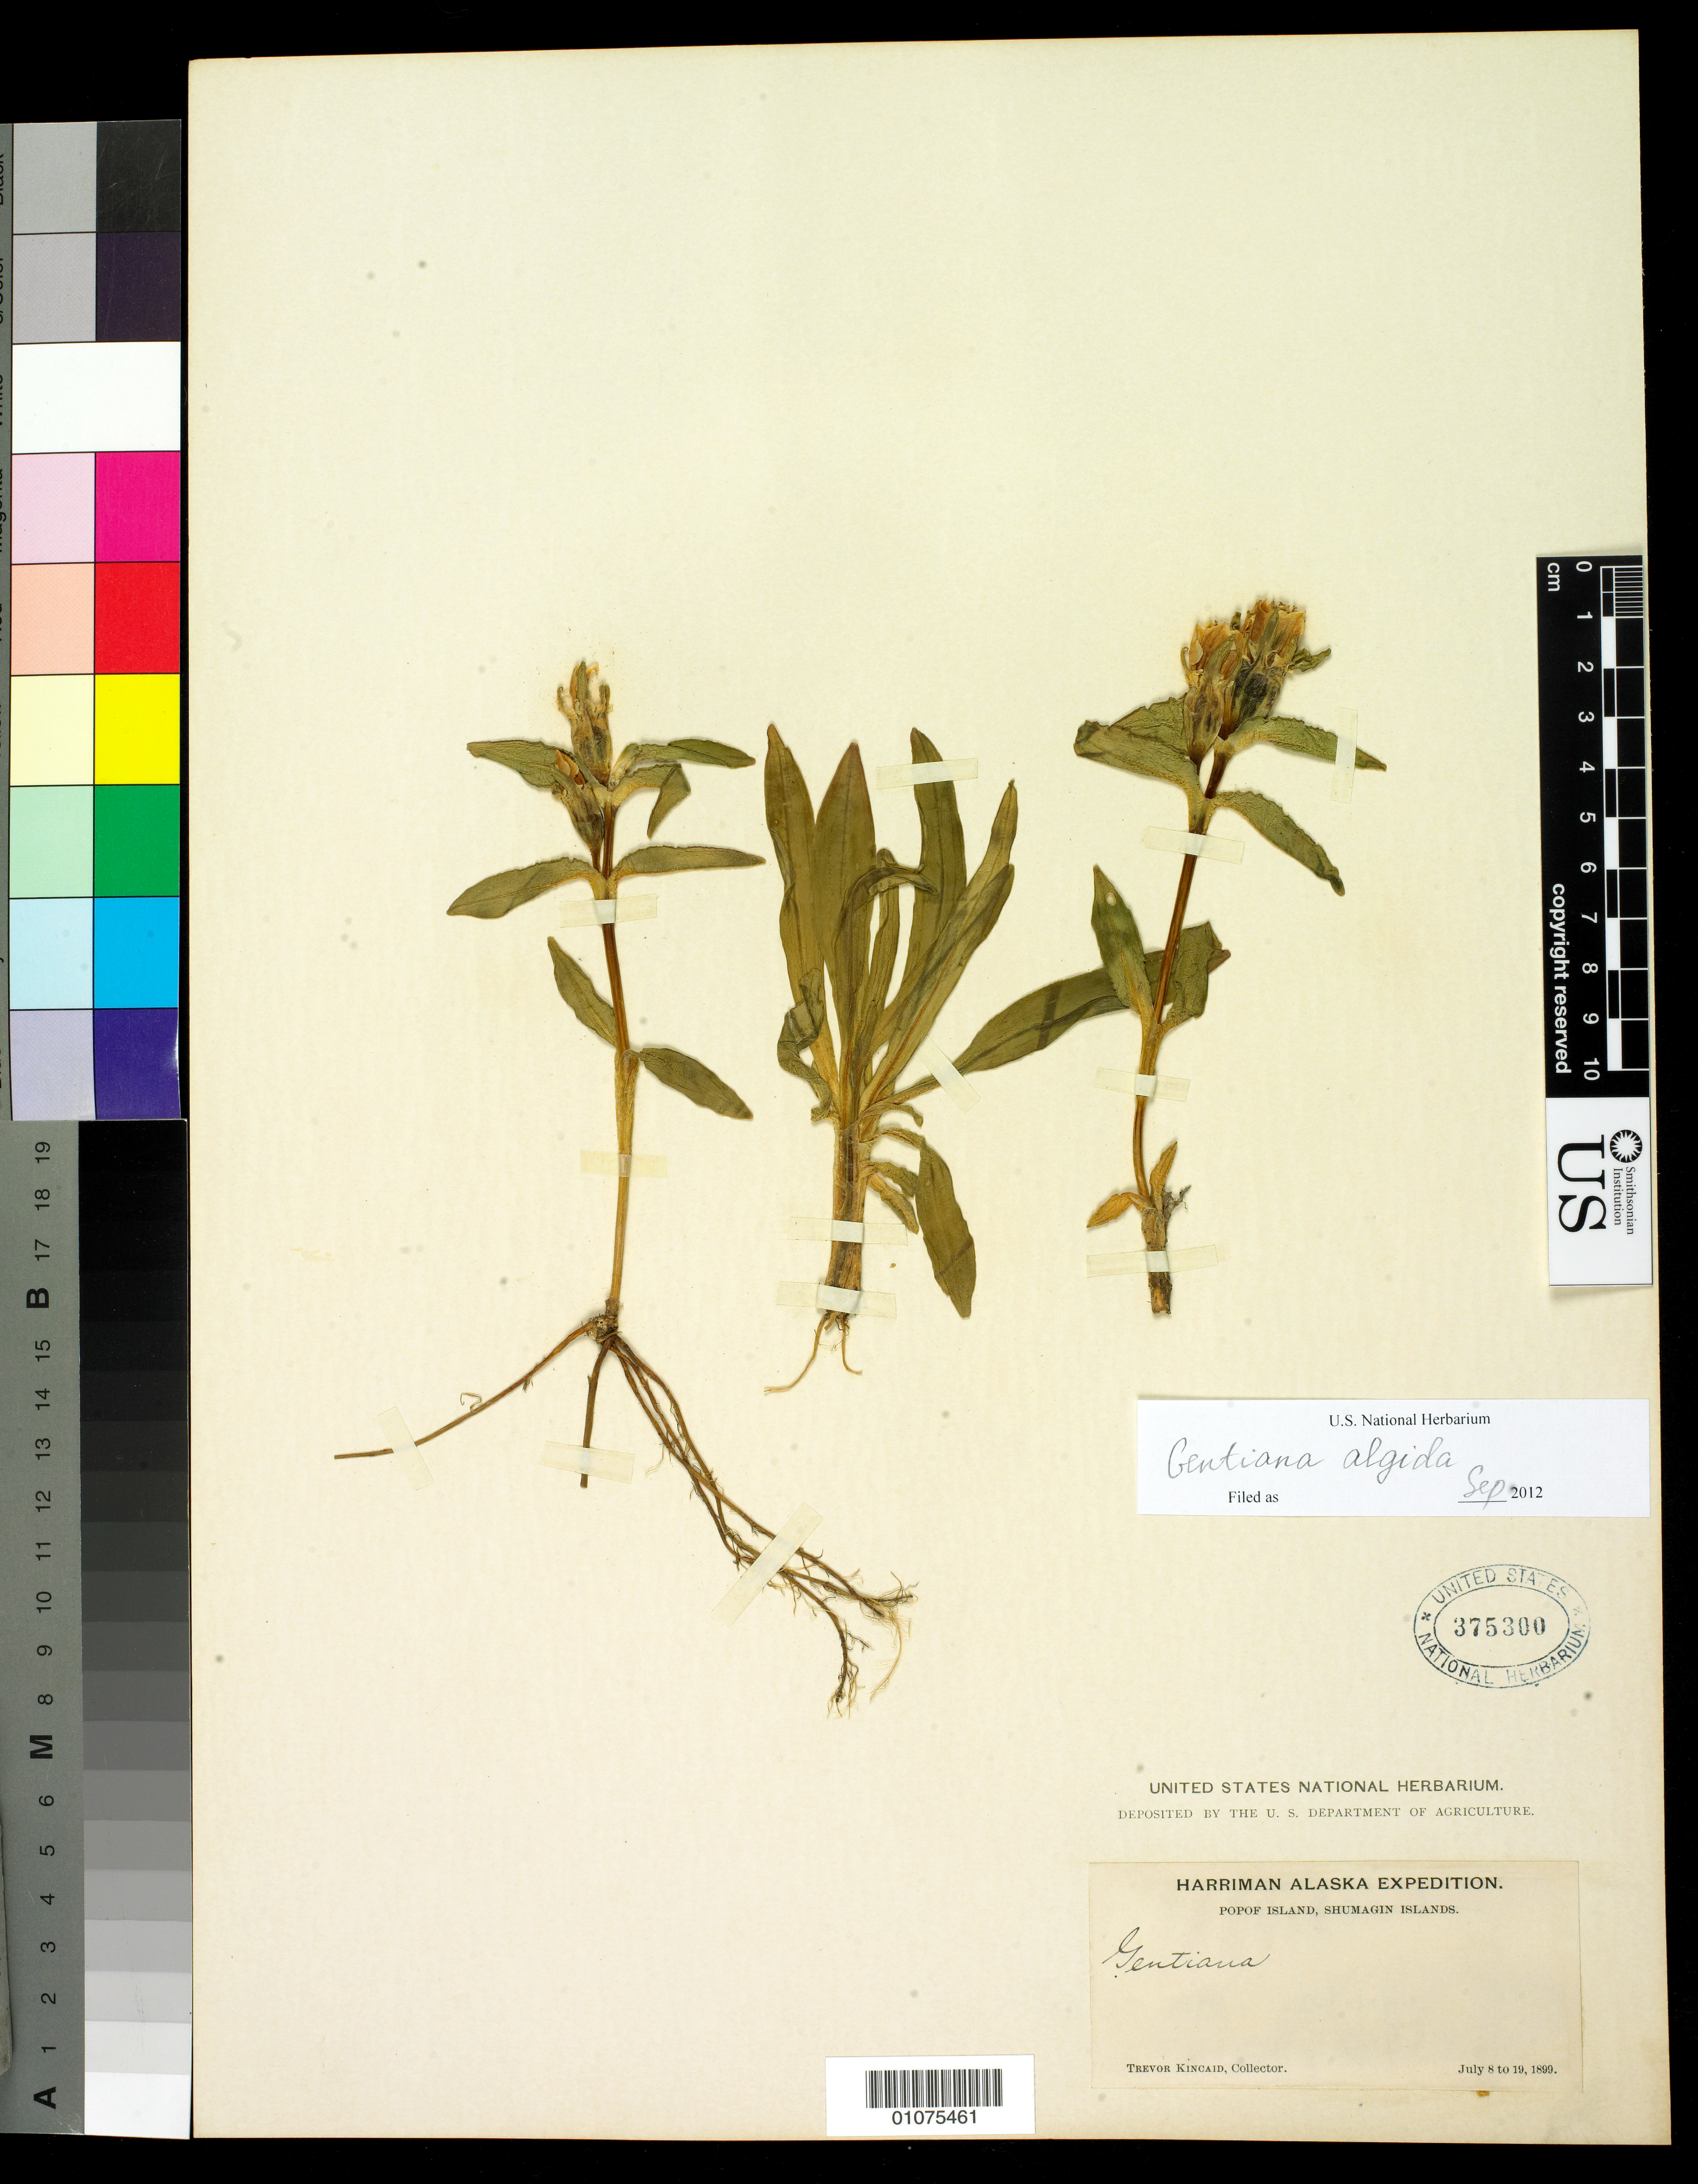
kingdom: Plantae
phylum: Tracheophyta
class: Magnoliopsida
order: Gentianales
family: Gentianaceae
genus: Gentiana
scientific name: Gentiana algida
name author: Pall.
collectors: T. C. Kincaid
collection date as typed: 8 Jul 1988 to 19 Jul 1899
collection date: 1899-07-19/1988-07-08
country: United States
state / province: Alaska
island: Shumagin Islands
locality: Popof Island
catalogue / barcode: US 375300